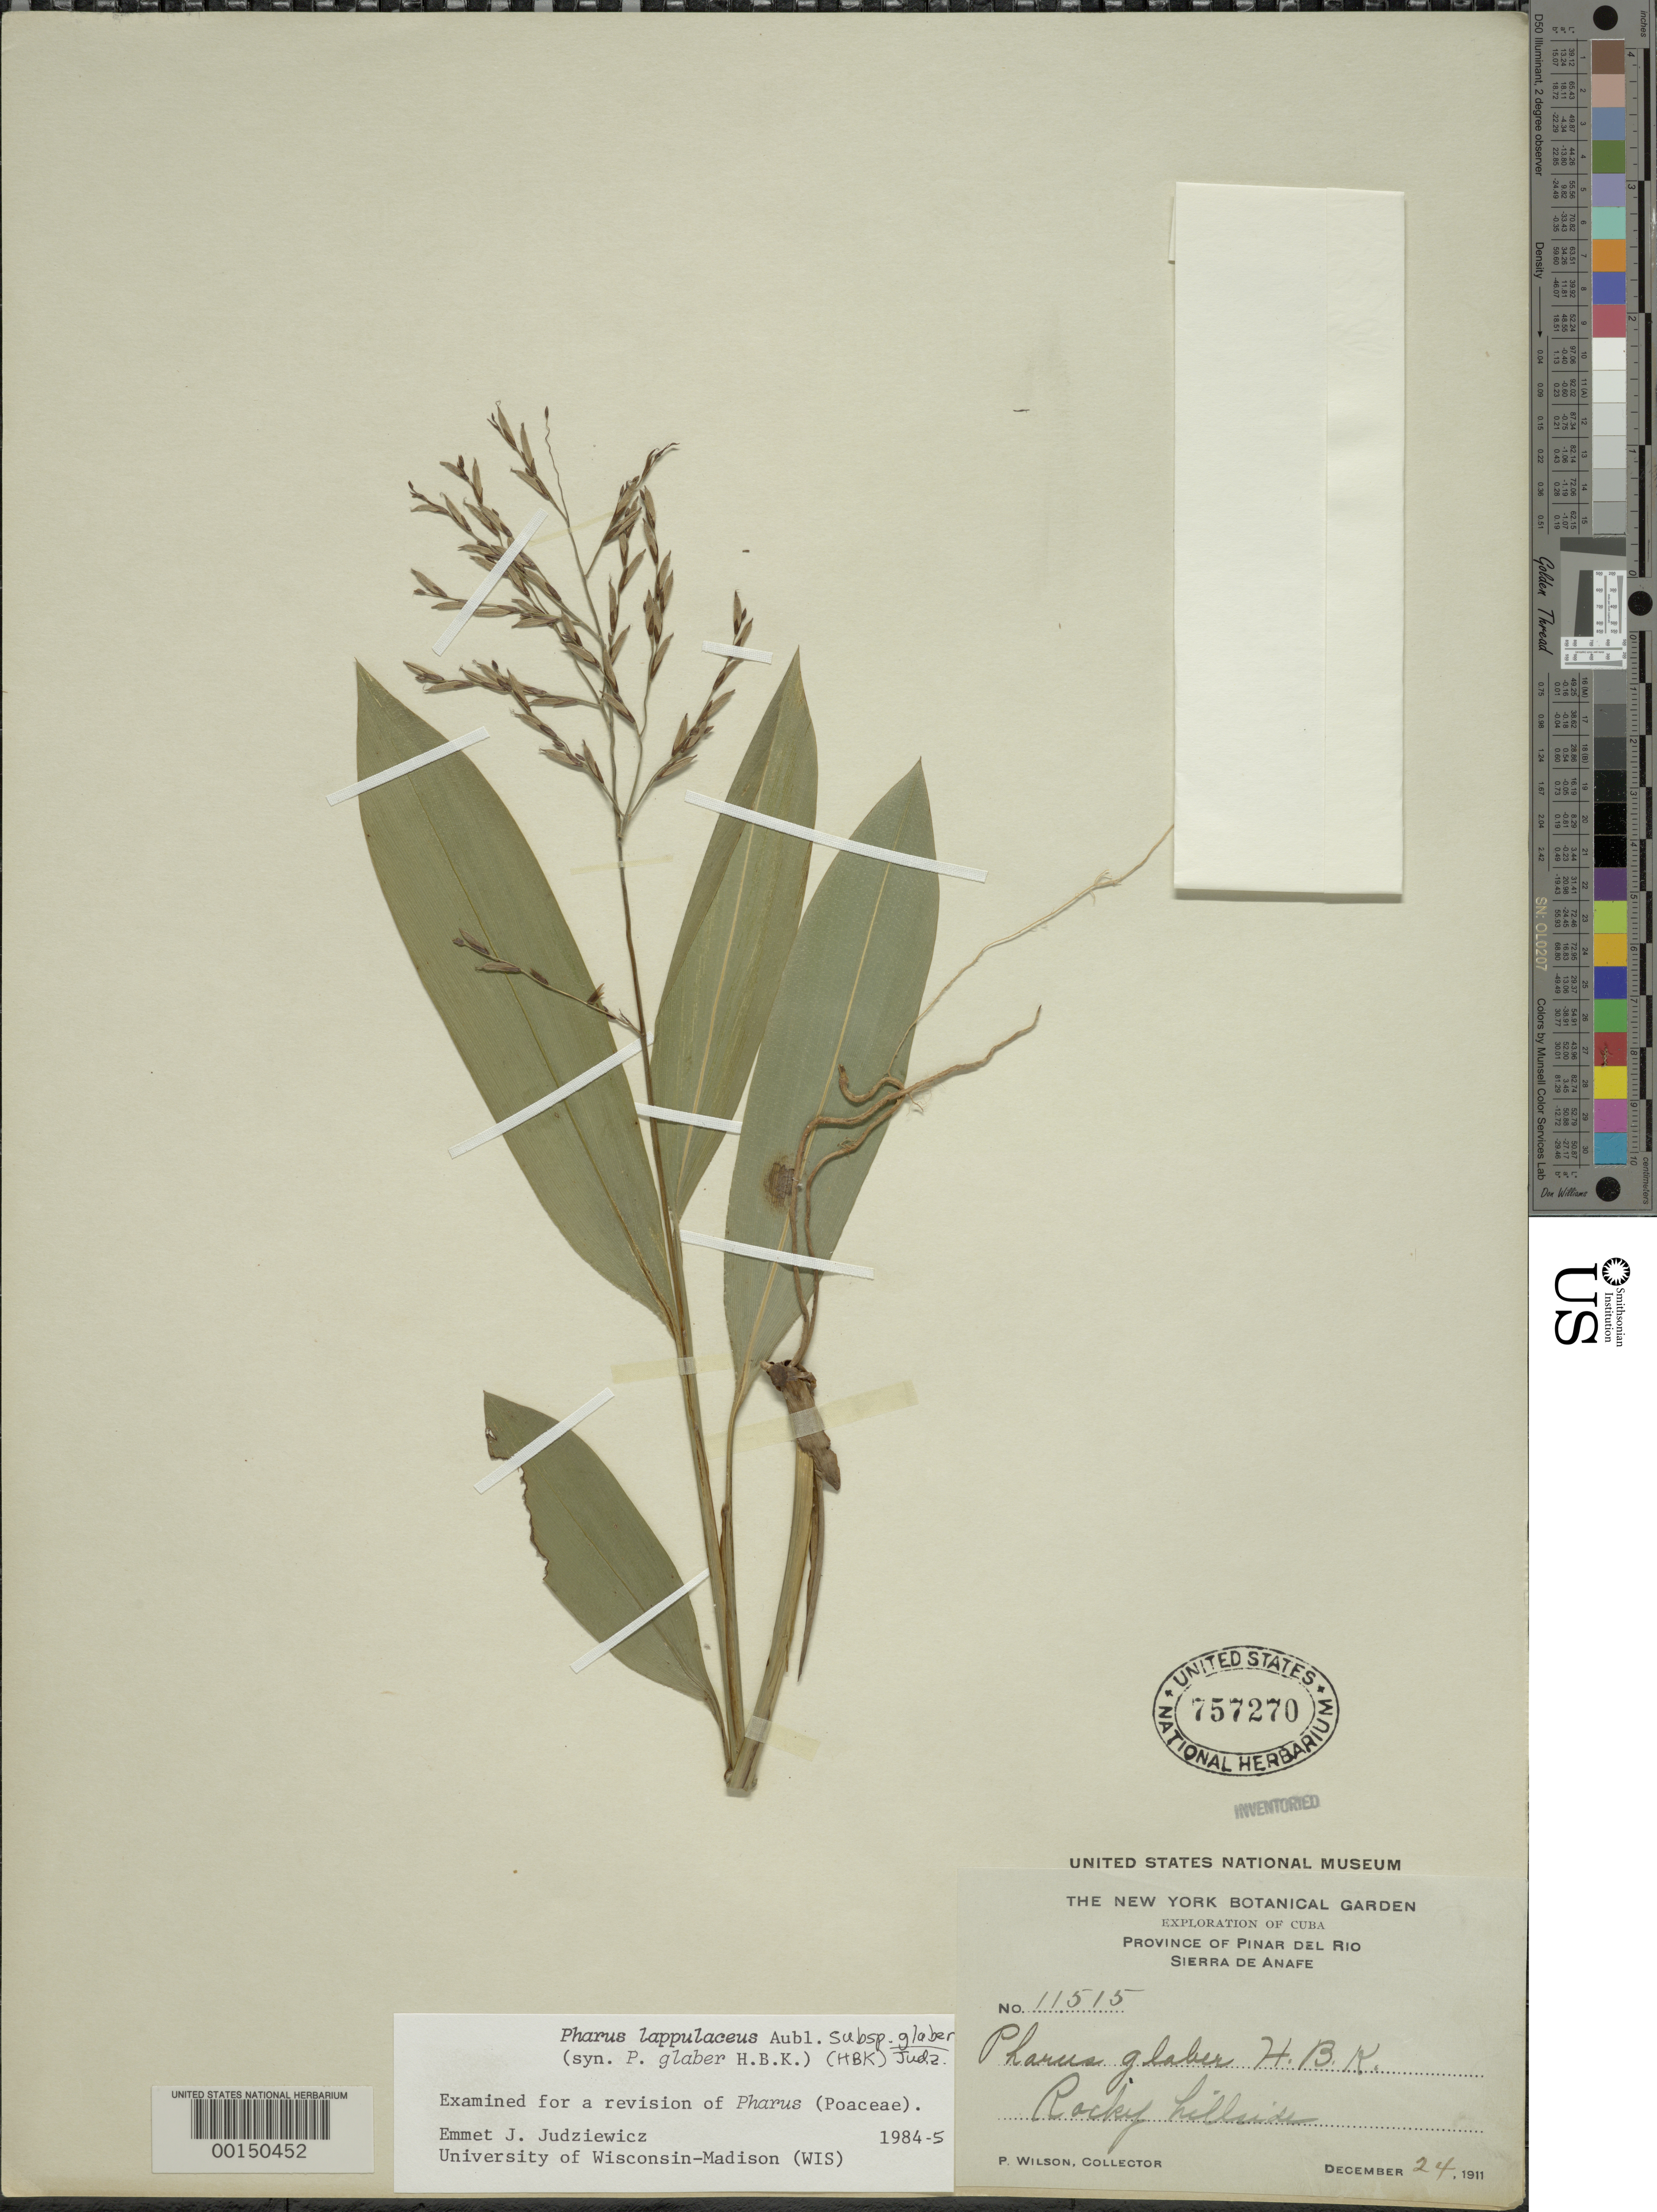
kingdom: Plantae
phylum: Tracheophyta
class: Liliopsida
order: Poales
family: Poaceae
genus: Pharus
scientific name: Pharus lappulaceus subsp. glaber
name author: (Kunth) Judz.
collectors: P. Wilson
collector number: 11515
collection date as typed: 24 Dec 1911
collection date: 1911-12-24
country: Cuba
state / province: Pinar del Río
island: Greater Antilles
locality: Sierra de anafe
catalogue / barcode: US 757270